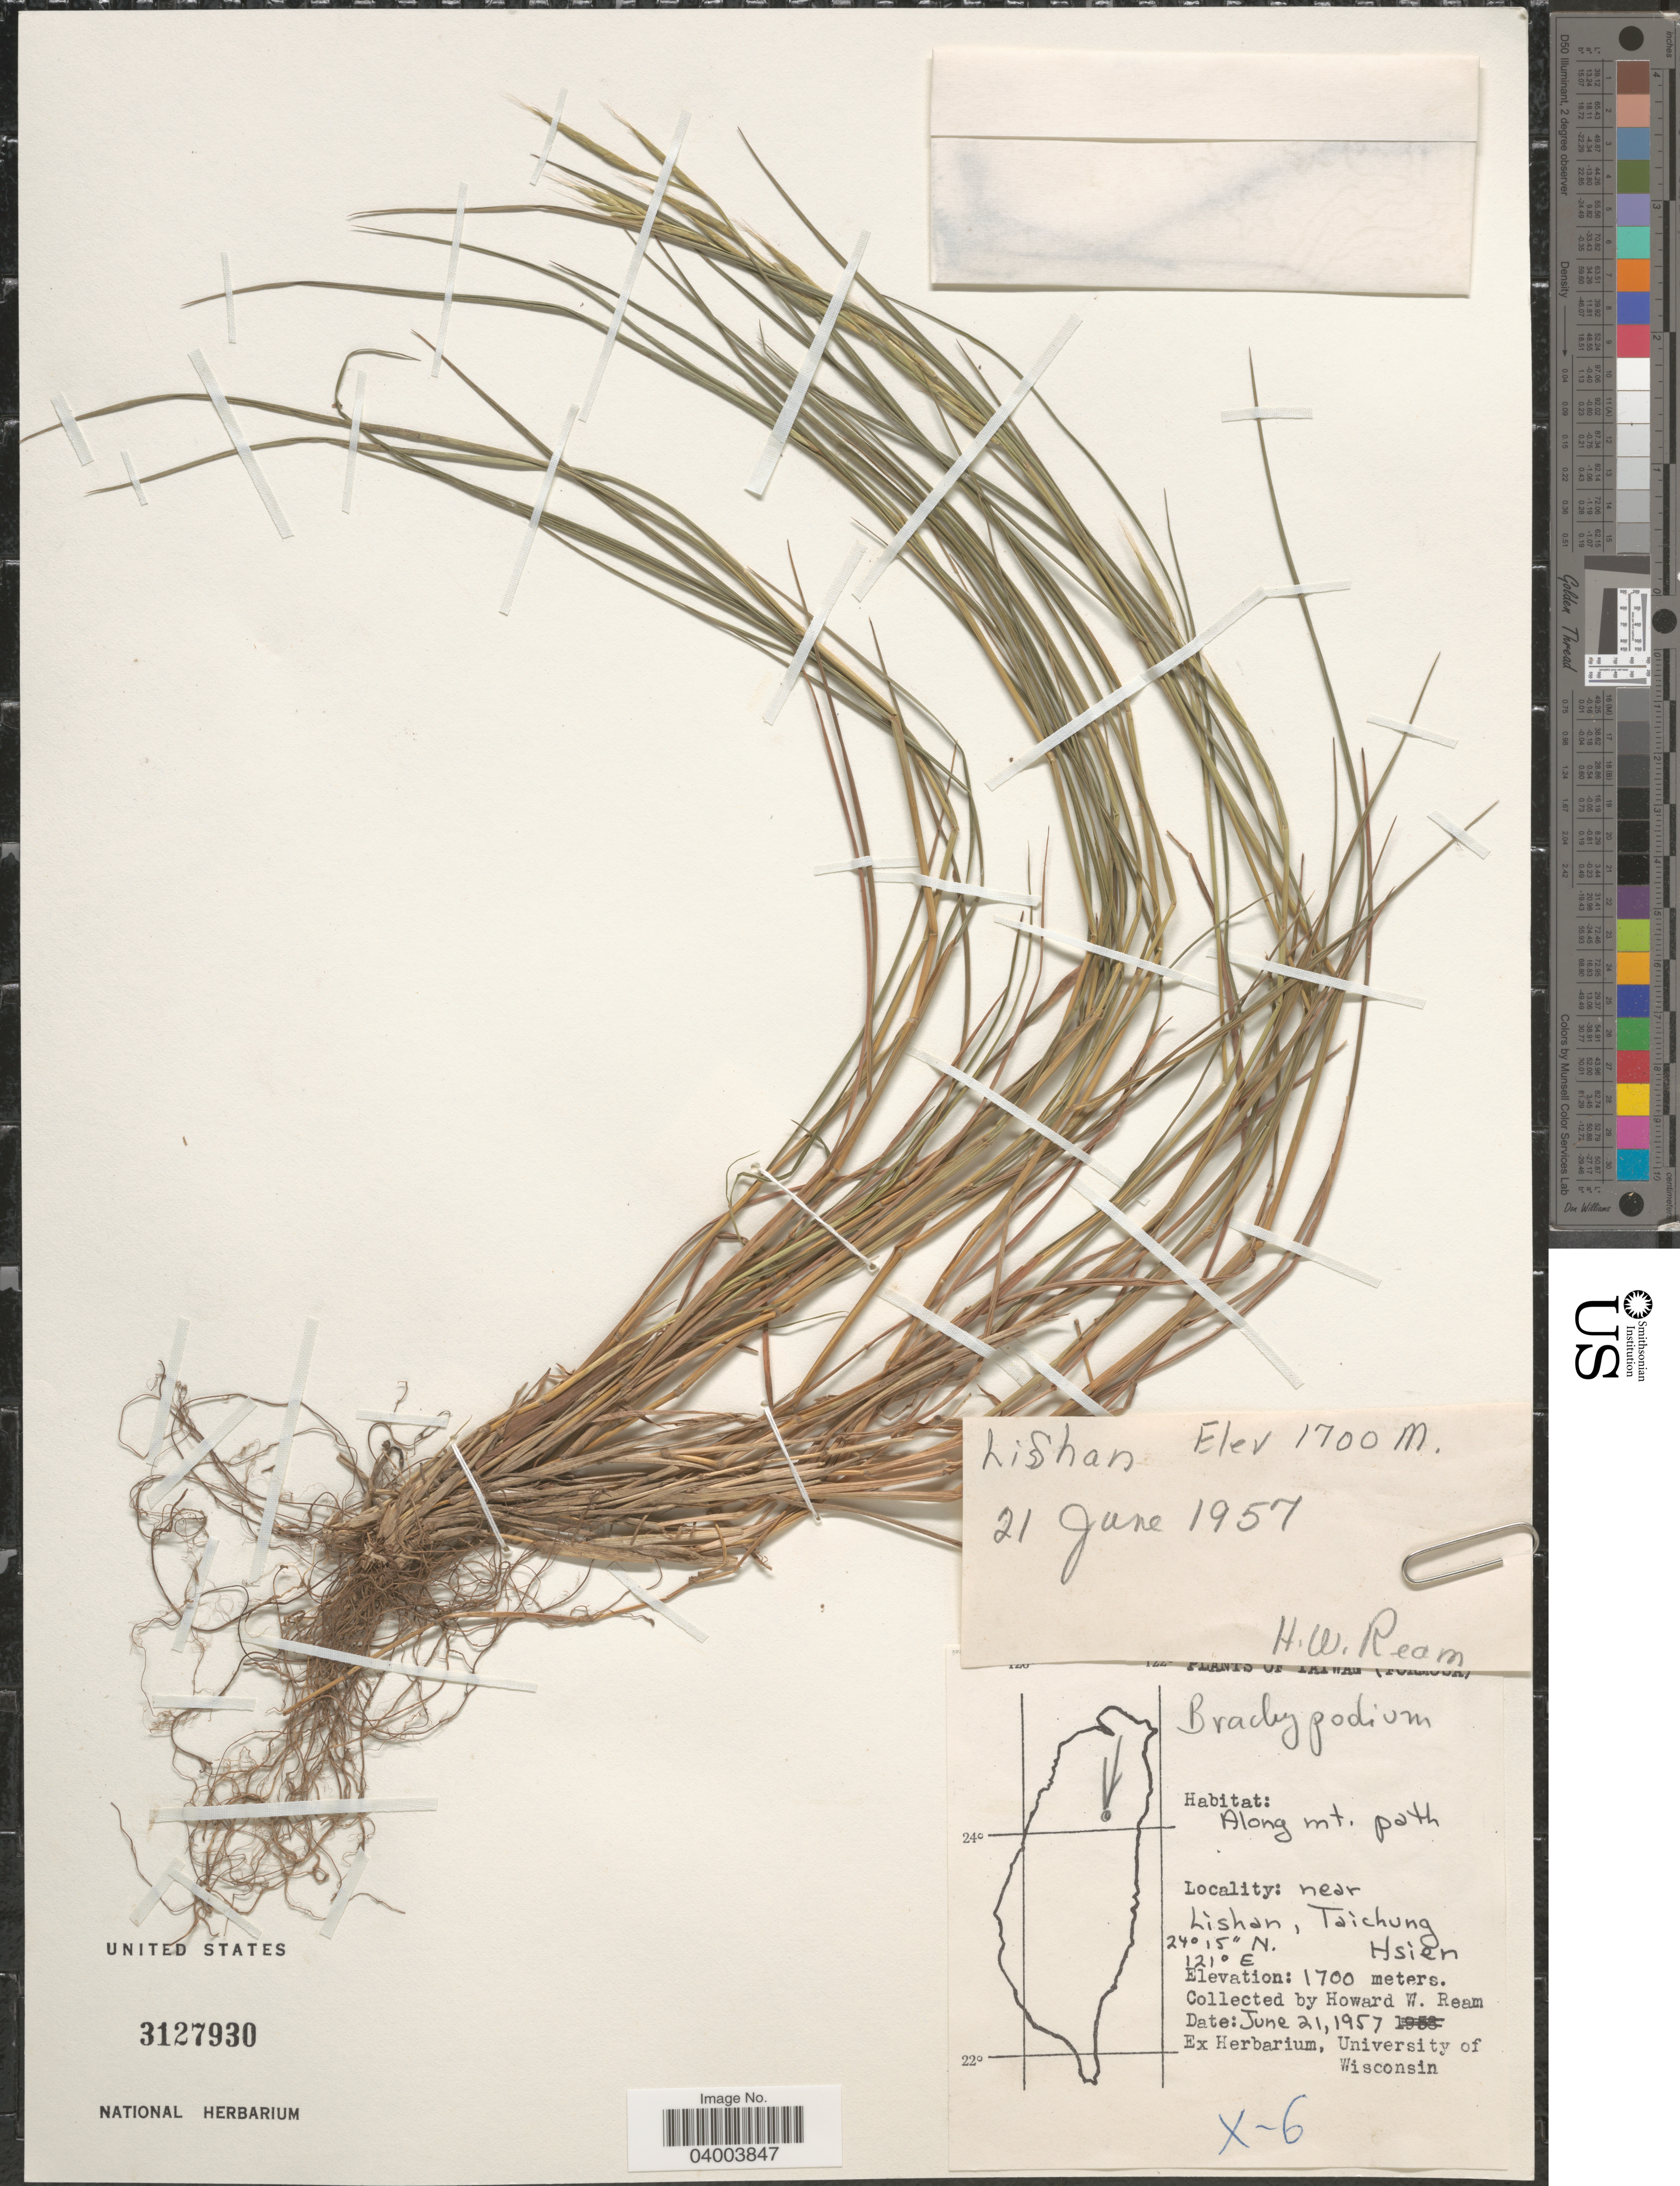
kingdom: Plantae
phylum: Tracheophyta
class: Liliopsida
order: Poales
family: Poaceae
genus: Brachypodium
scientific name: Brachypodium sp.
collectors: H. Ream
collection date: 1957-06-21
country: Taiwan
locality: Taiwan (Formosa). Along mt. path. Near Lishan, Taichung Hsien.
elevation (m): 1700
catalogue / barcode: US 3127930